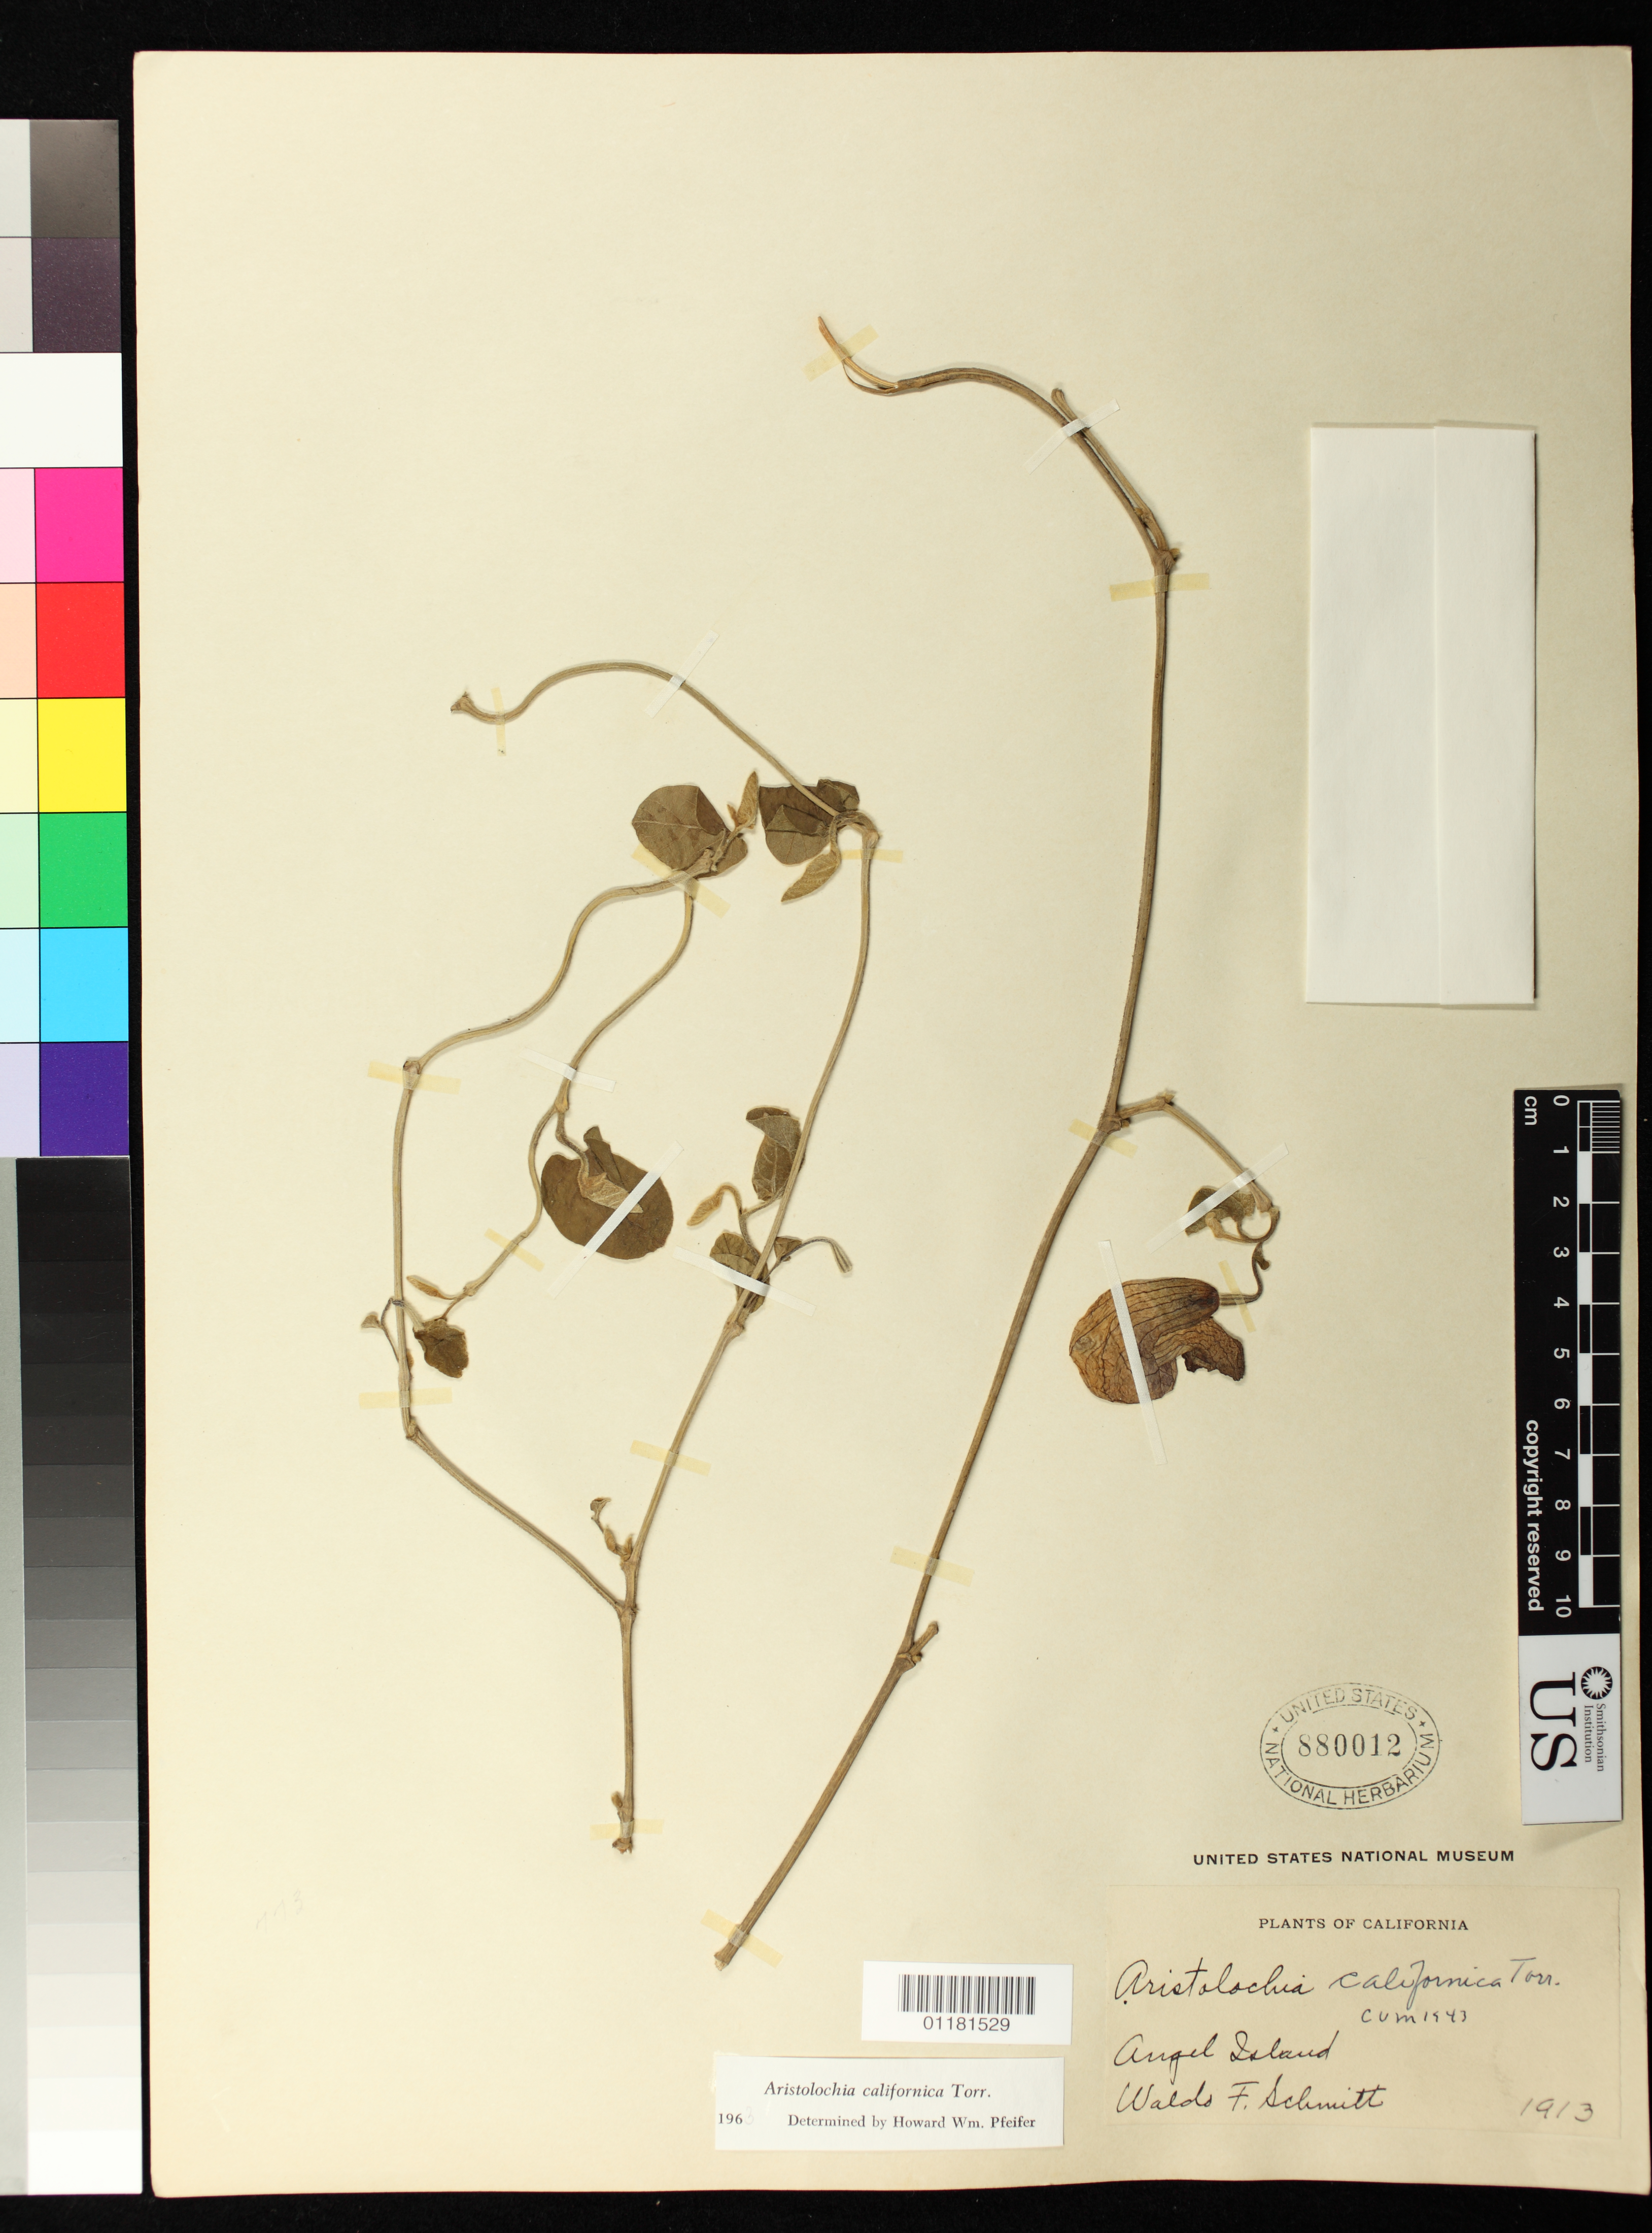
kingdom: Plantae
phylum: Tracheophyta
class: Magnoliopsida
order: Piperales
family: Aristolochiaceae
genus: Aristolochia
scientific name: Aristolochia californica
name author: Torr.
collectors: W. F. Schmitt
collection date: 1913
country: United States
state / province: California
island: Angel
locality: Angel Island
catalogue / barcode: US 880012